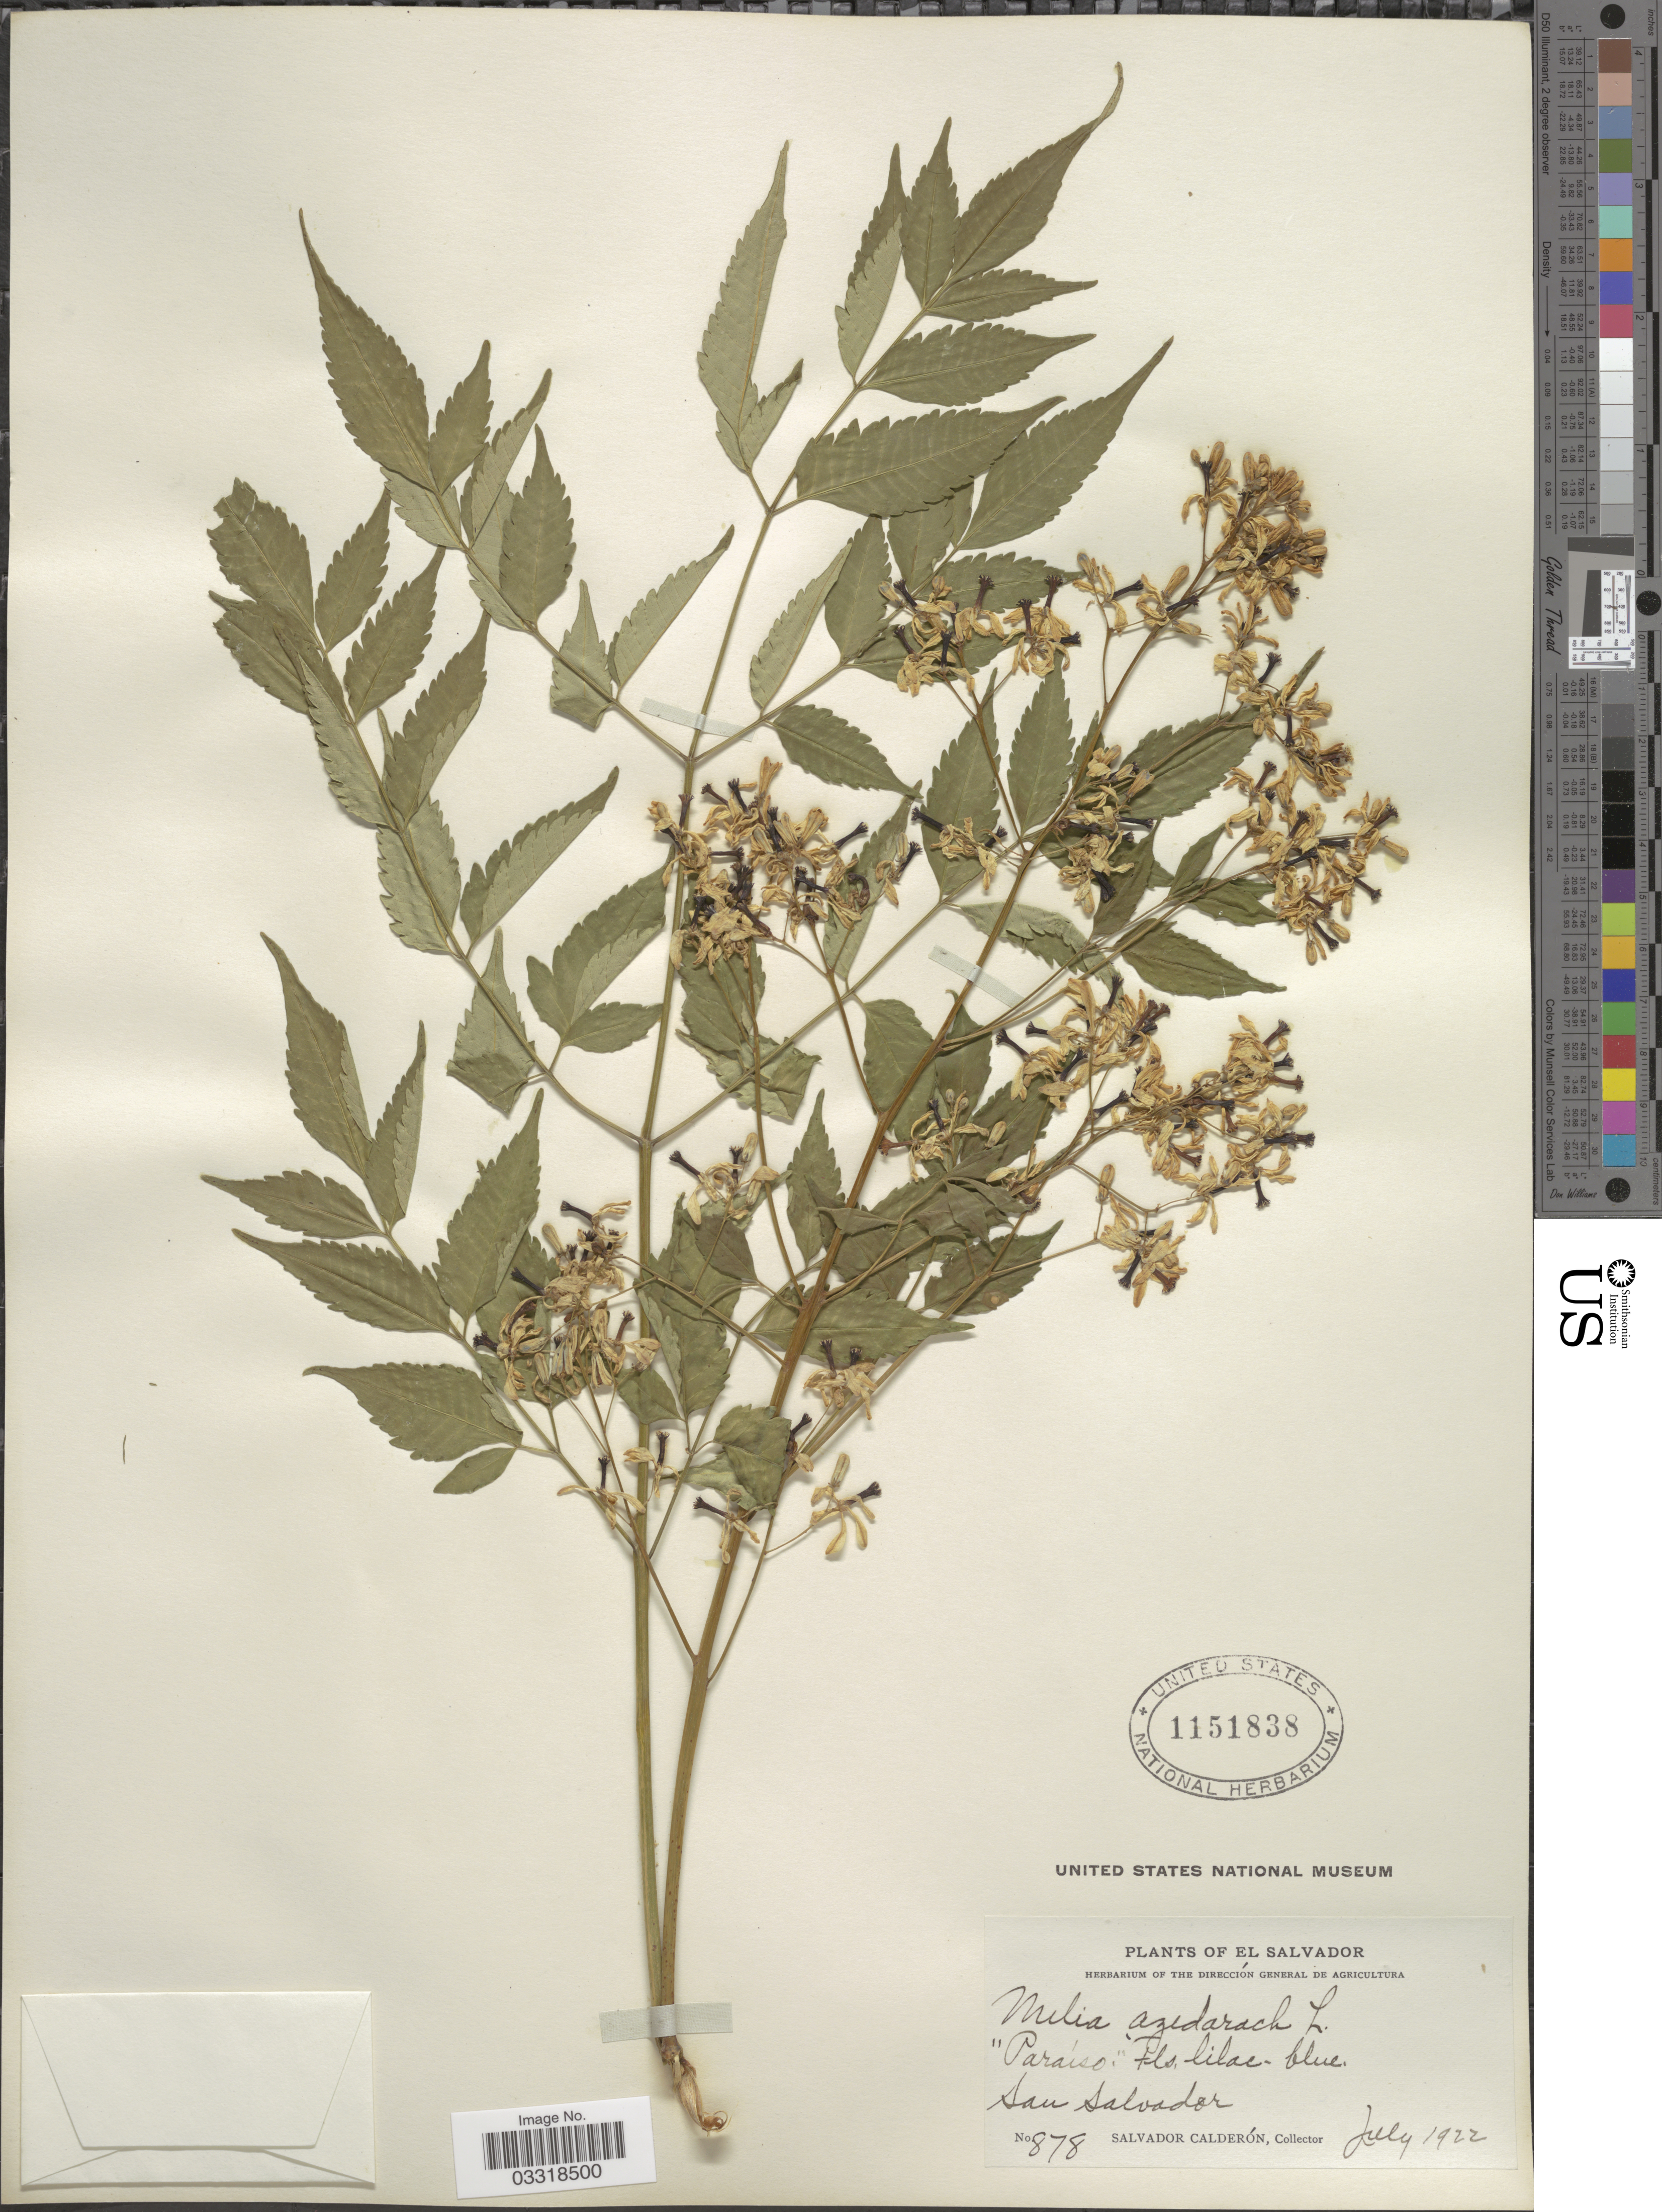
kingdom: Plantae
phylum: Tracheophyta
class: Magnoliopsida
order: Sapindales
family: Meliaceae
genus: Melia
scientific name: Melia azedarach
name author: L.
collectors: S. Calderón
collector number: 878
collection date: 1922-07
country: El Salvador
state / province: San Salvador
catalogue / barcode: US 1151838